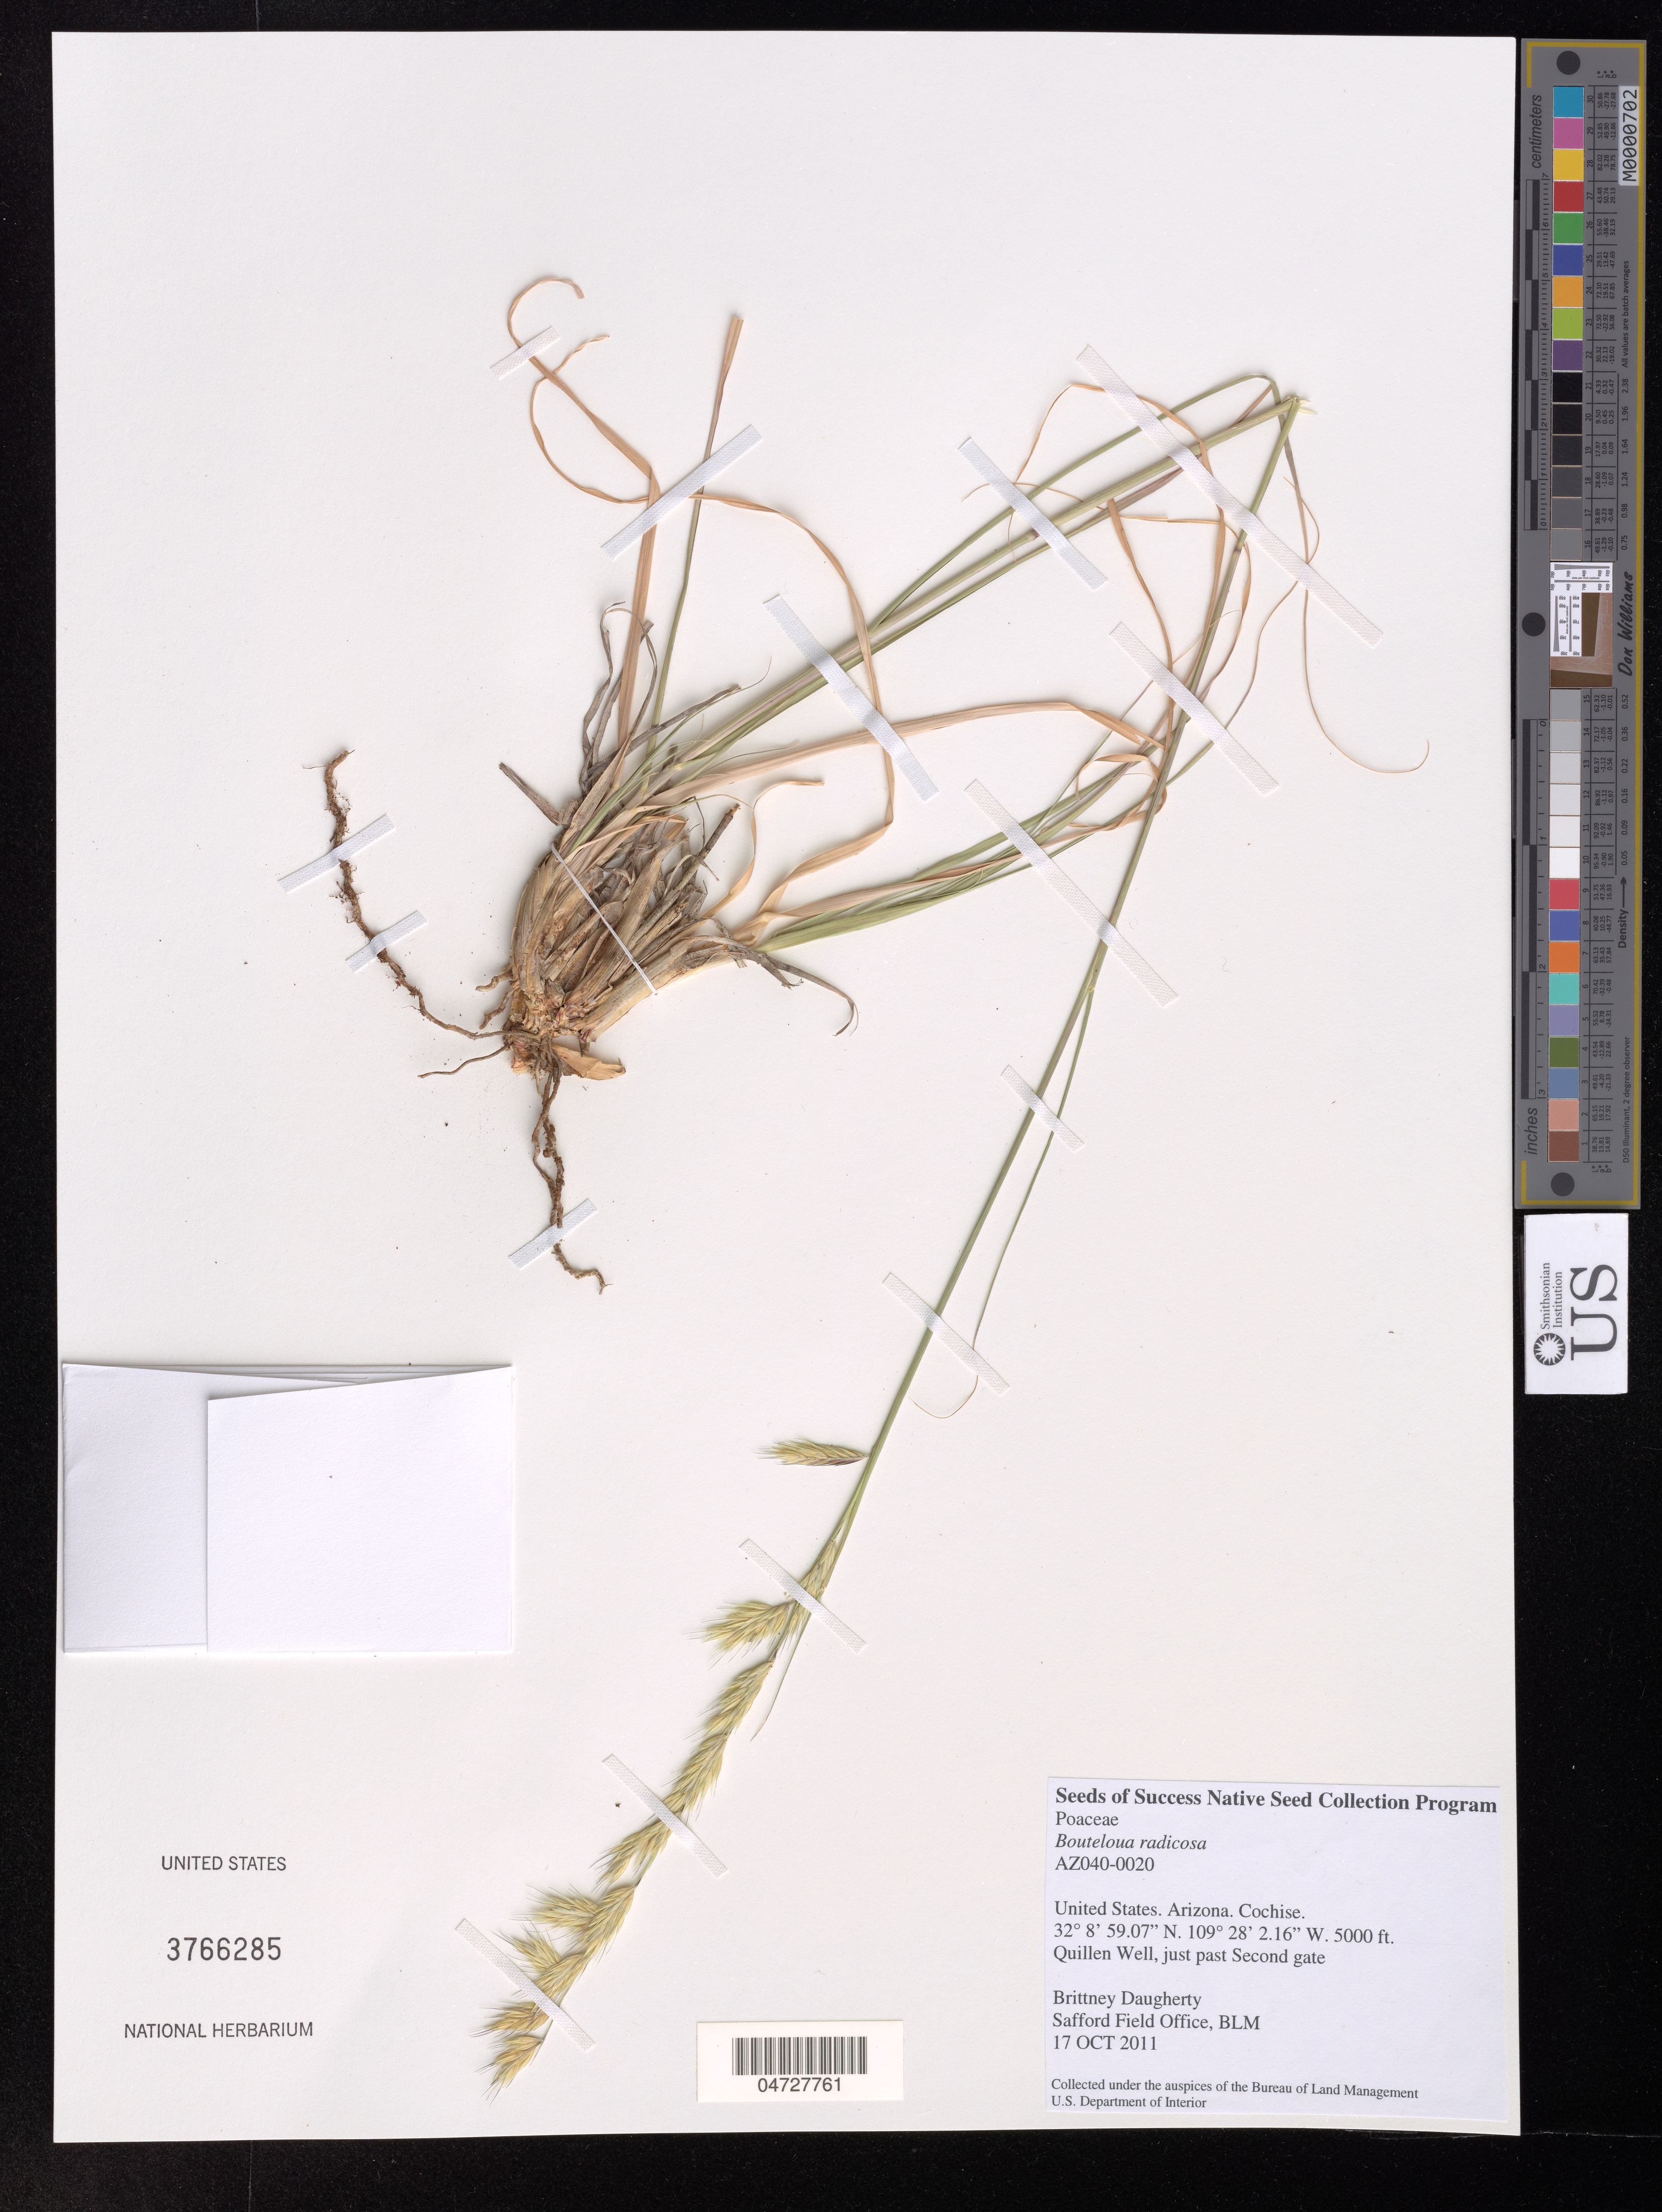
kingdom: Plantae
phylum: Tracheophyta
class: Liliopsida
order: Poales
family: Poaceae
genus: Bouteloua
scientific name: Bouteloua radicosa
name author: (E. Fourn.) Griffiths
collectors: B. Daugherty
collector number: AZ040-0020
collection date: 2011-10-17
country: United States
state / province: Arizona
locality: Cochise, Quillen Well, just past Second gate.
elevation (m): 1524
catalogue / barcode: US 3766285